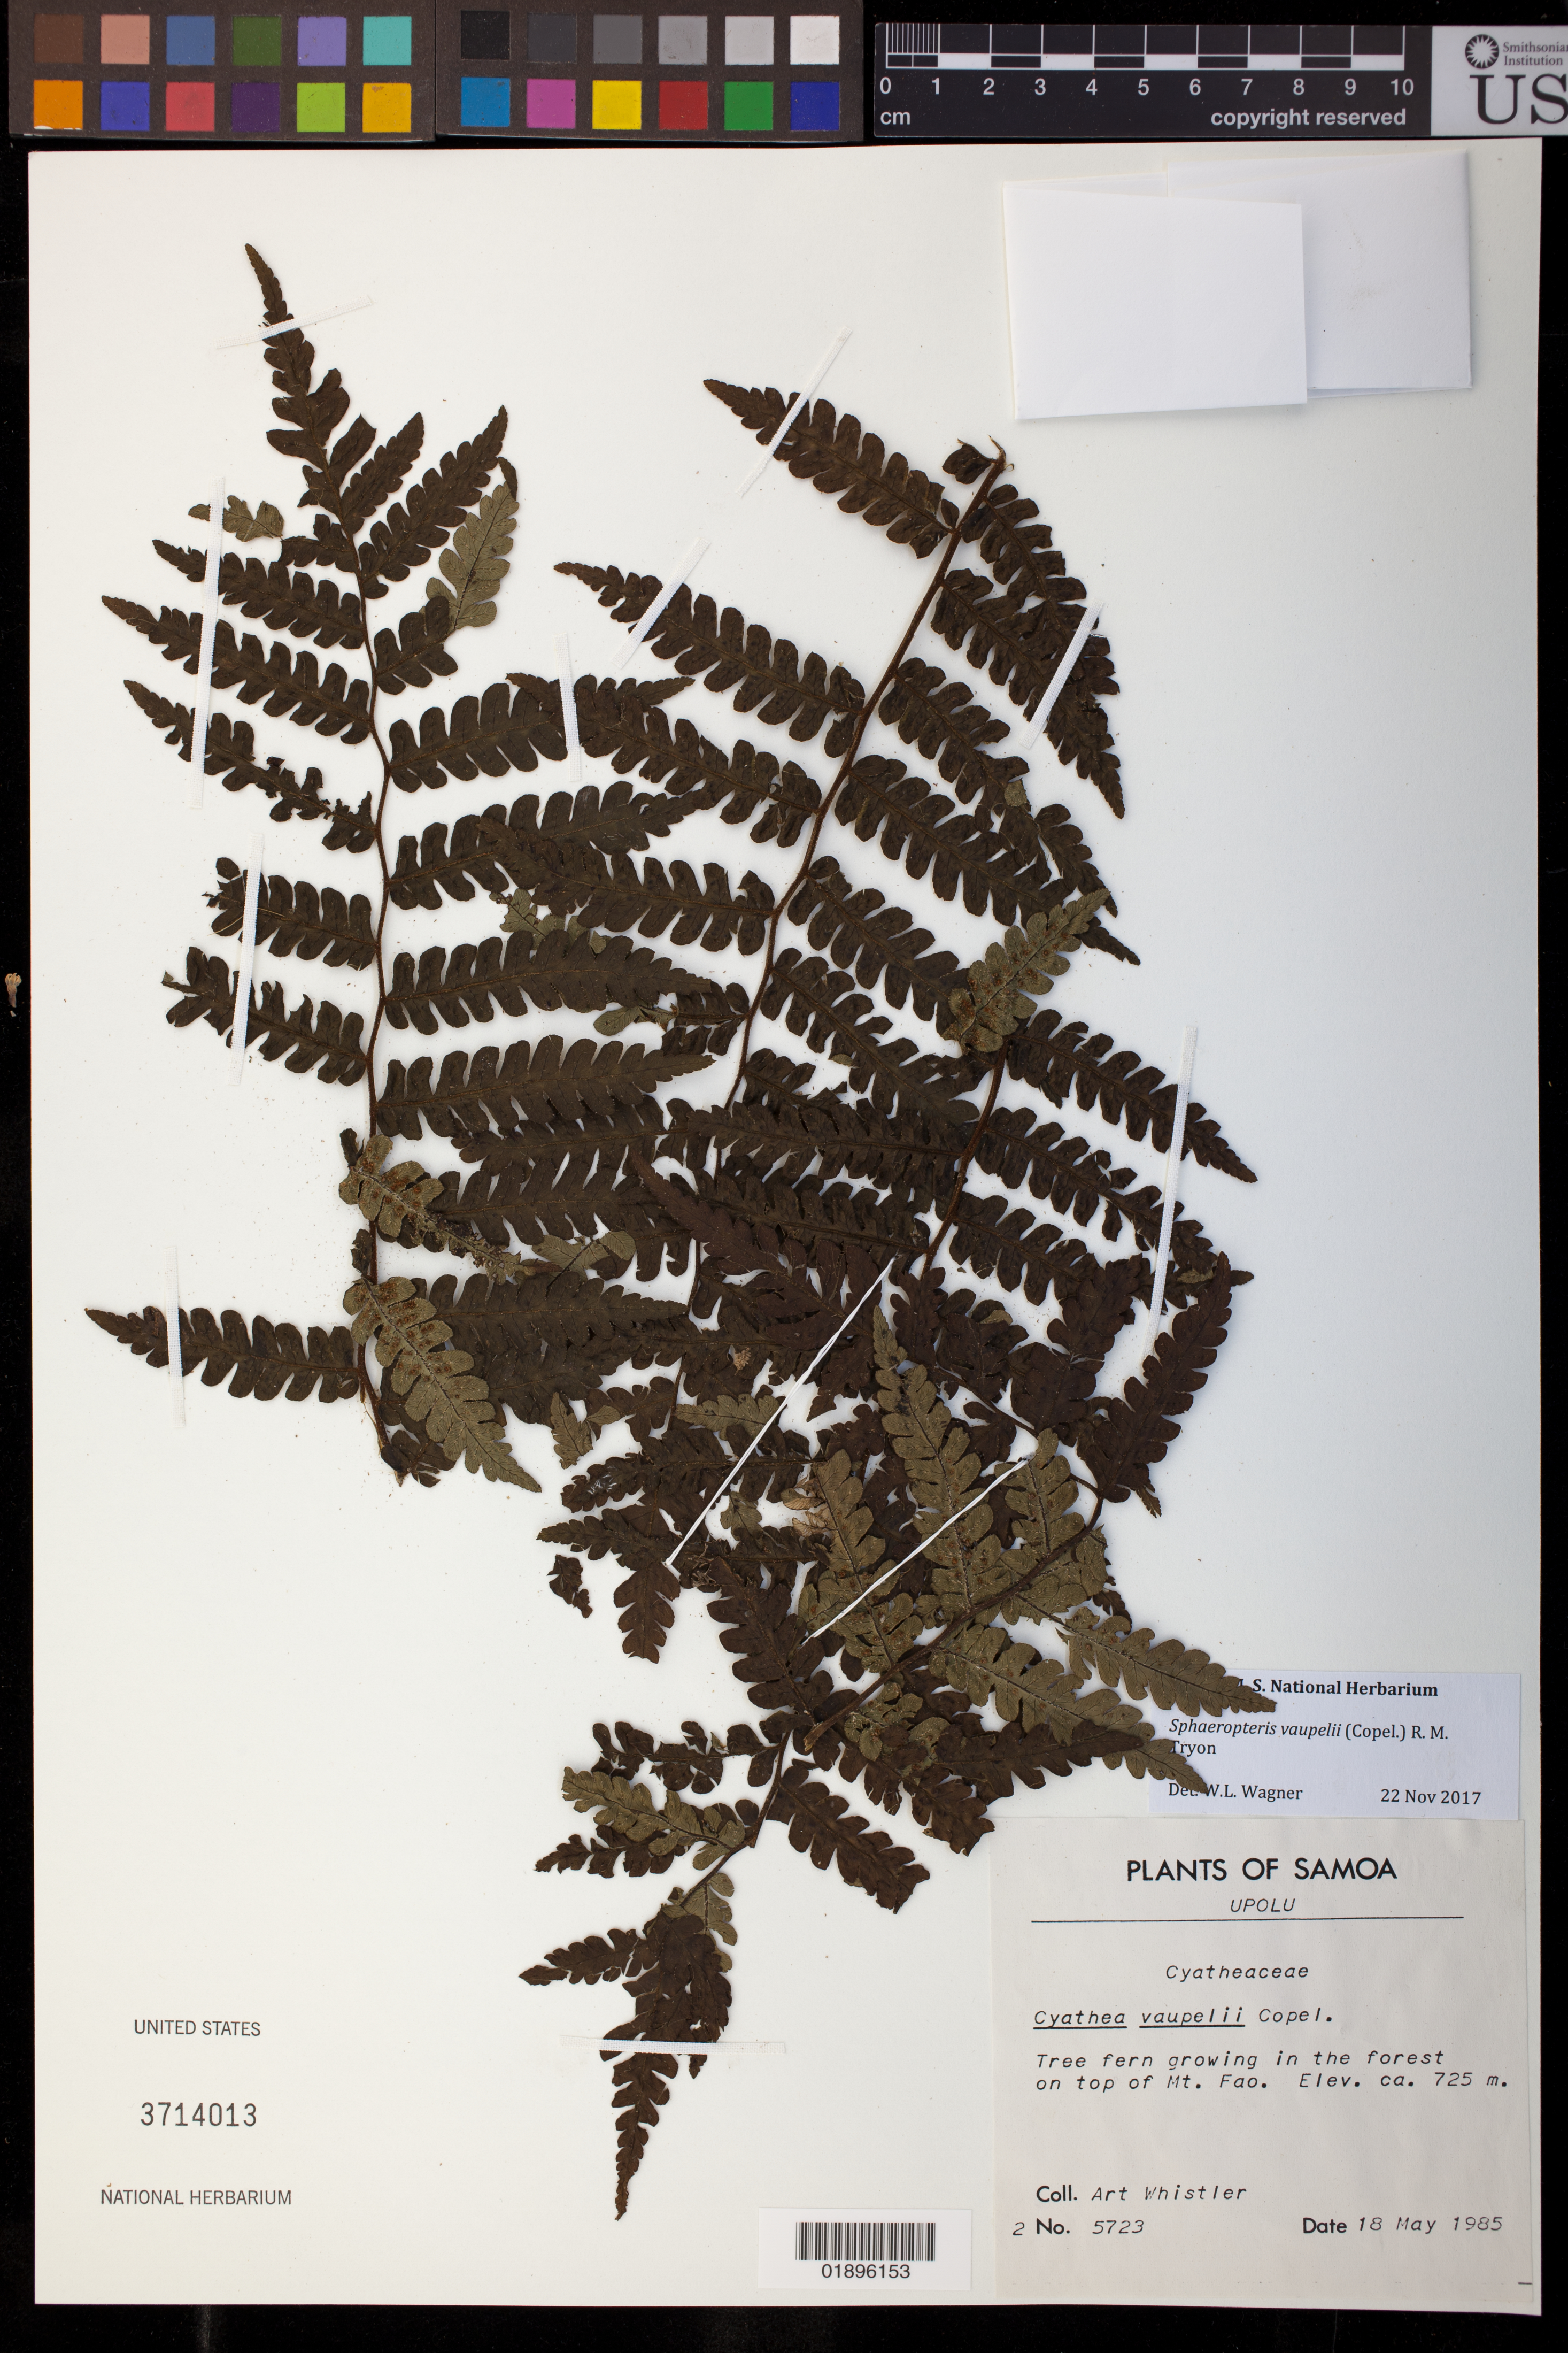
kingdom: Plantae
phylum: Tracheophyta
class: Polypodiopsida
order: Cyatheales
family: Cyatheaceae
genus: Sphaeropteris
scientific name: Sphaeropteris vaupellii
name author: (Copel.)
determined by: Wagner, W. L., (BOT), Smithsonian Institution - National Museum of Natural History (UNITED STATES)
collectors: A. Whistler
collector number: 5723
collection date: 1985-05-18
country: Samoa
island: Upolu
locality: Samoa, Upolu, in trees on top of Mt. Fao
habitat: Forest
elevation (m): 725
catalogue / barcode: US 3714013